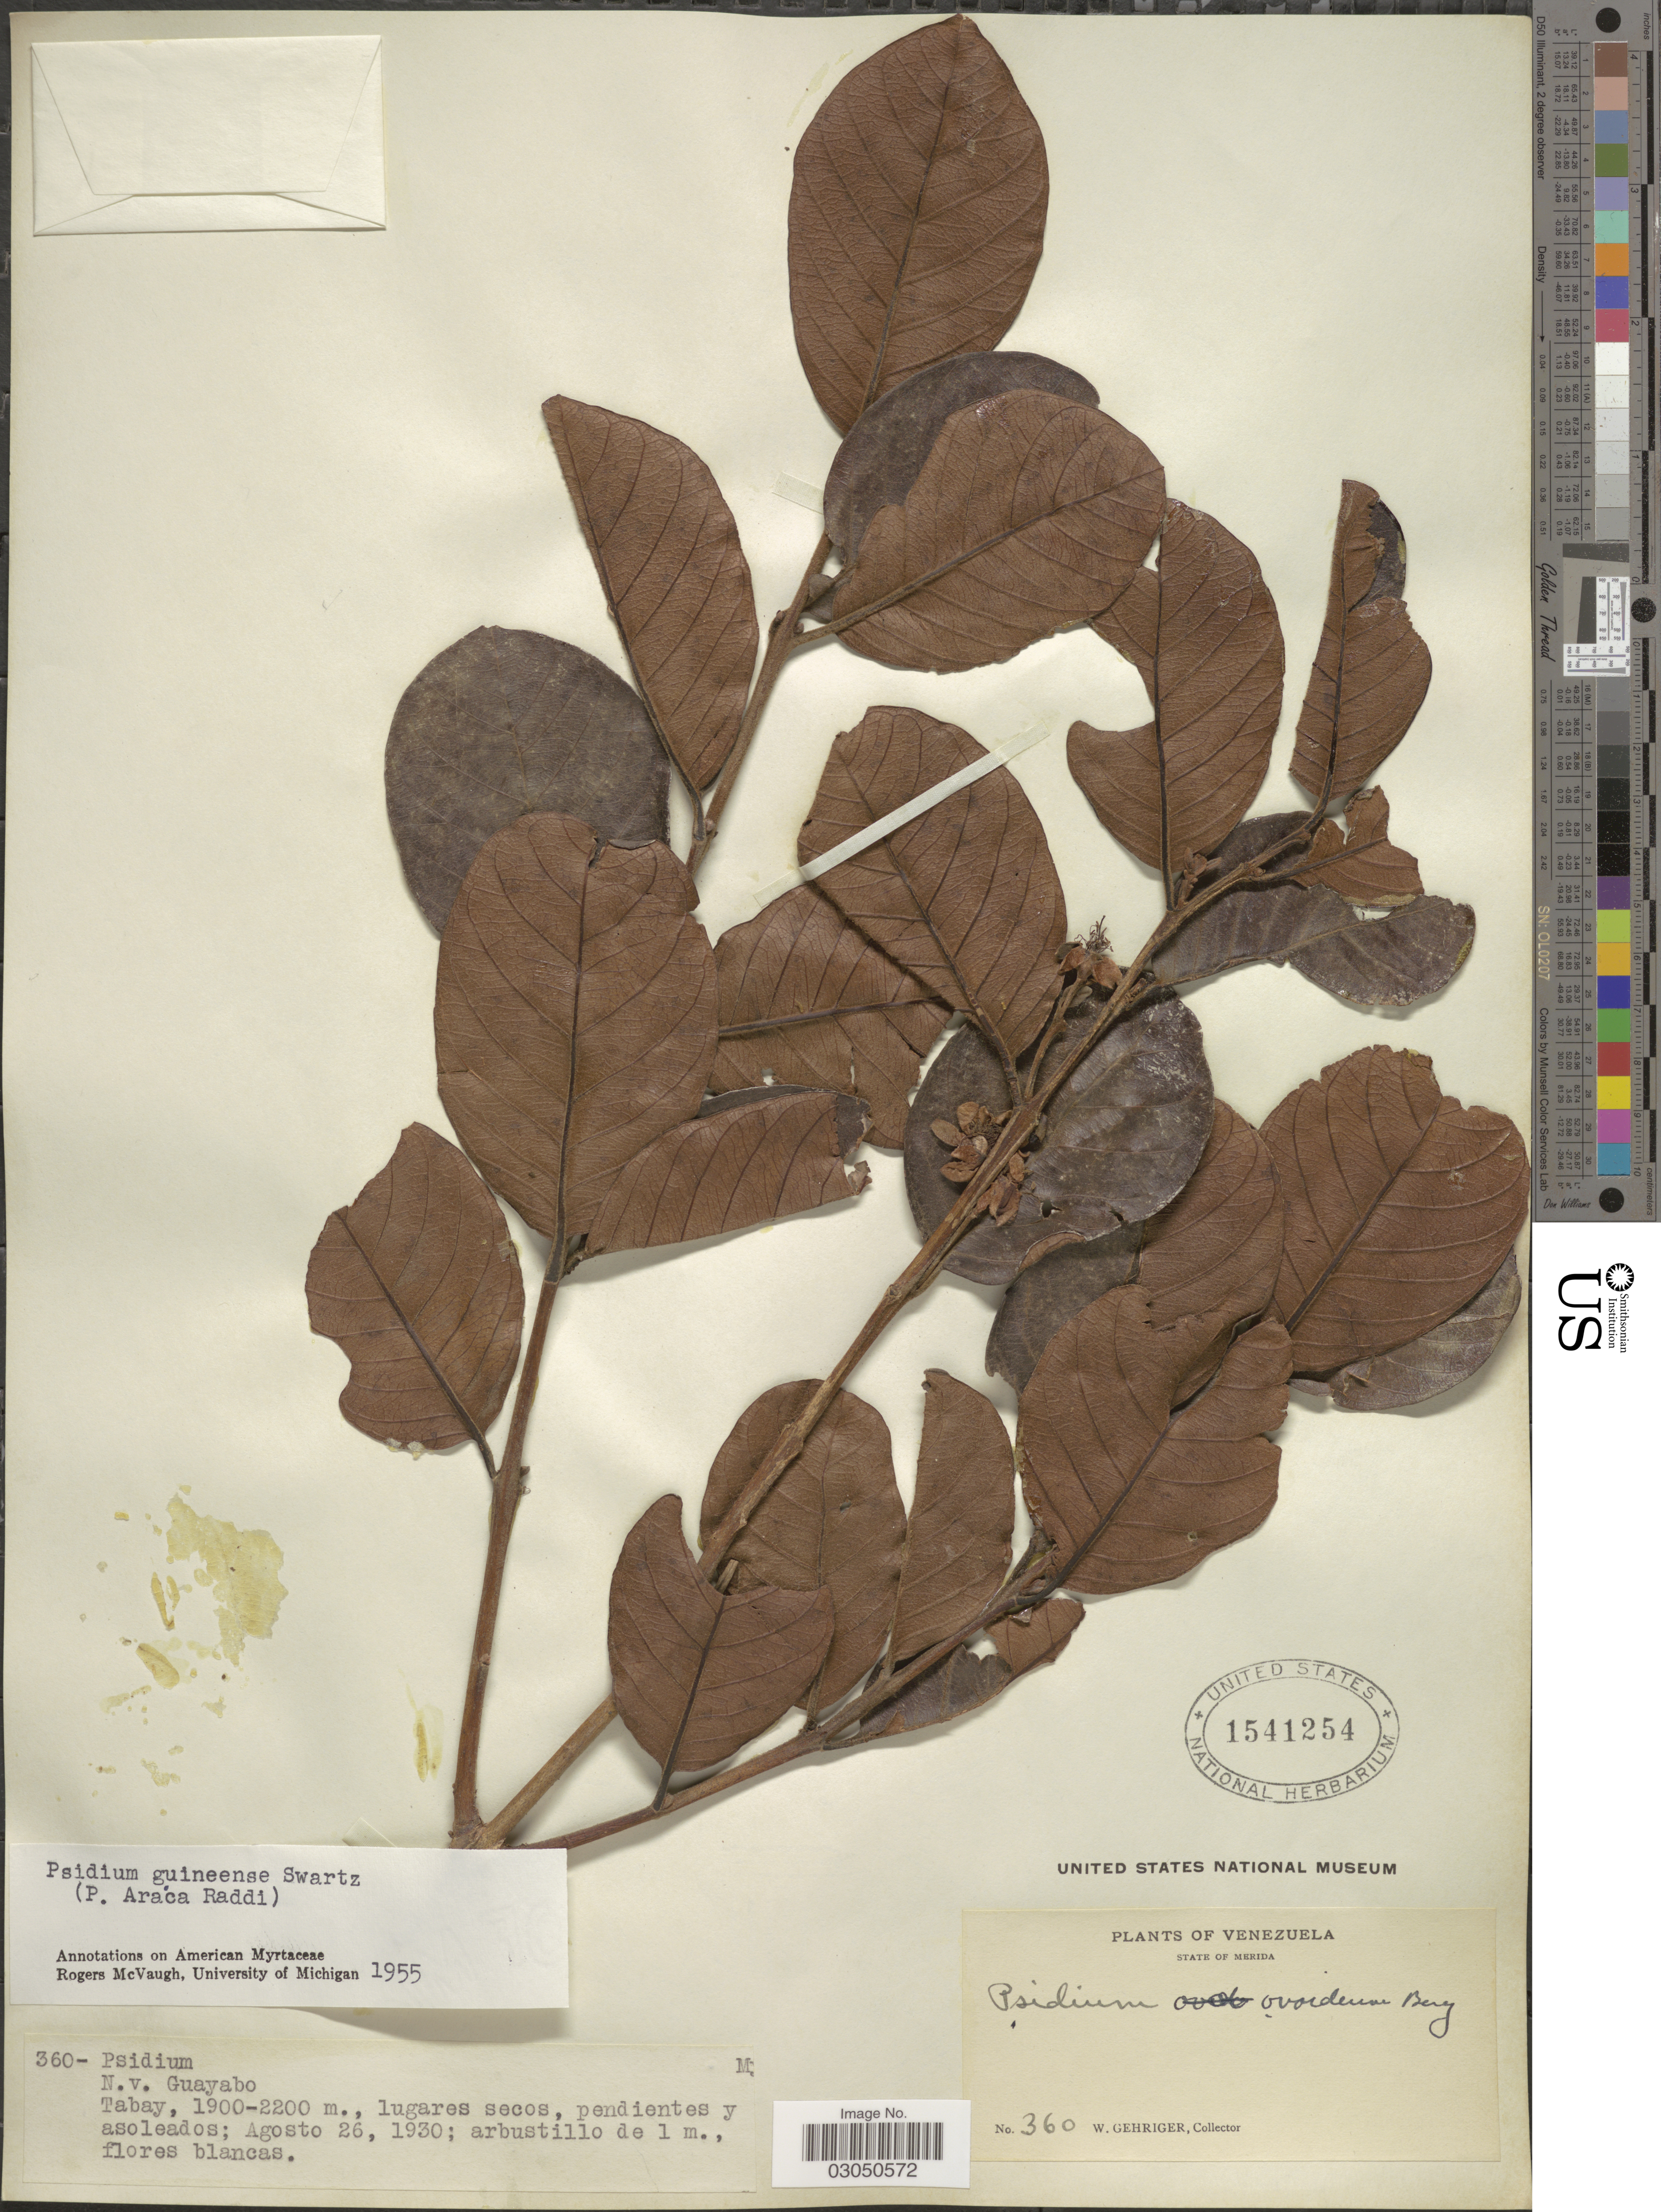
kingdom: Plantae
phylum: Tracheophyta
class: Magnoliopsida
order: Myrtales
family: Myrtaceae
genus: Psidium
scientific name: Psidium guineense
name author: Sw.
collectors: W. Gehriger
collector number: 360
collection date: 1930-08-26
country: Venezuela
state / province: Mérida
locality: State of Merida. Tabay.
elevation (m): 1900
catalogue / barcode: US 1541254